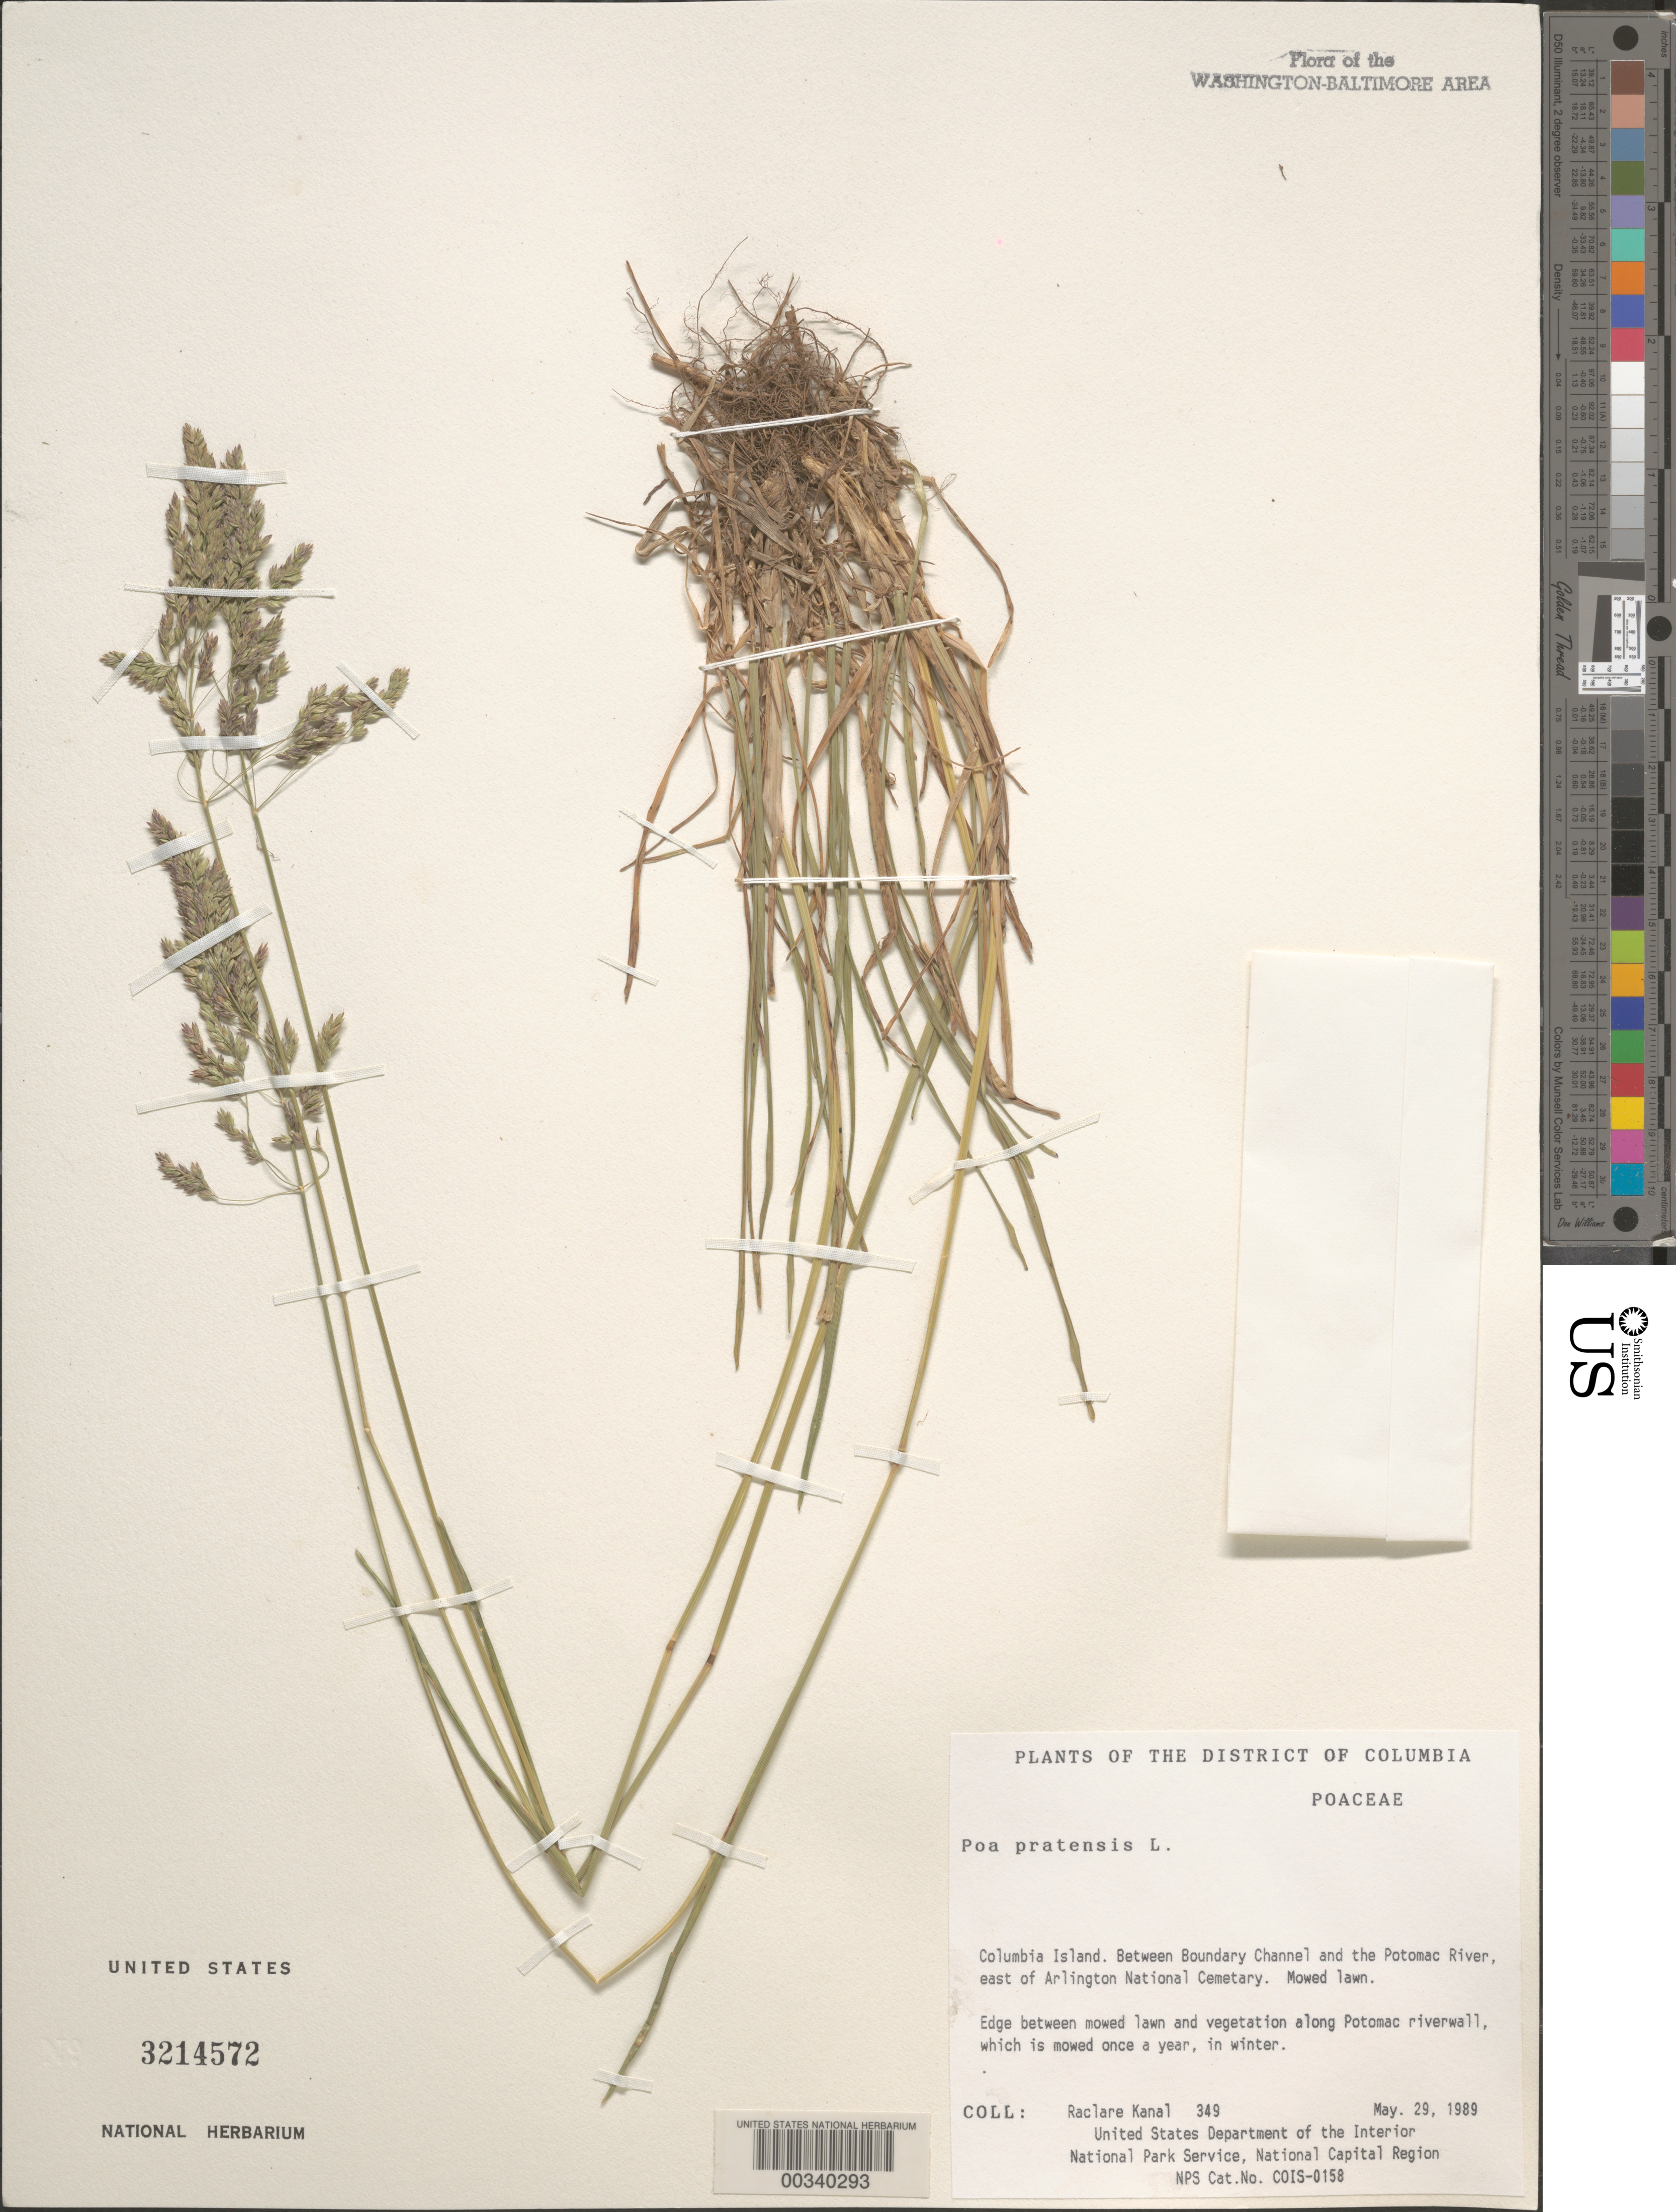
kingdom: Plantae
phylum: Tracheophyta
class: Liliopsida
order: Poales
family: Poaceae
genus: Poa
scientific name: Poa pratensis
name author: L.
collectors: R. Kanal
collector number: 349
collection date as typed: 29 May 1989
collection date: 1989-05-29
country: United States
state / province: District of Columbia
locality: Columbia Island, between Boundary Channel and Potomac River, E of Arlington National Cemetery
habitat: Mowed lawn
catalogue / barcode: US 3214572